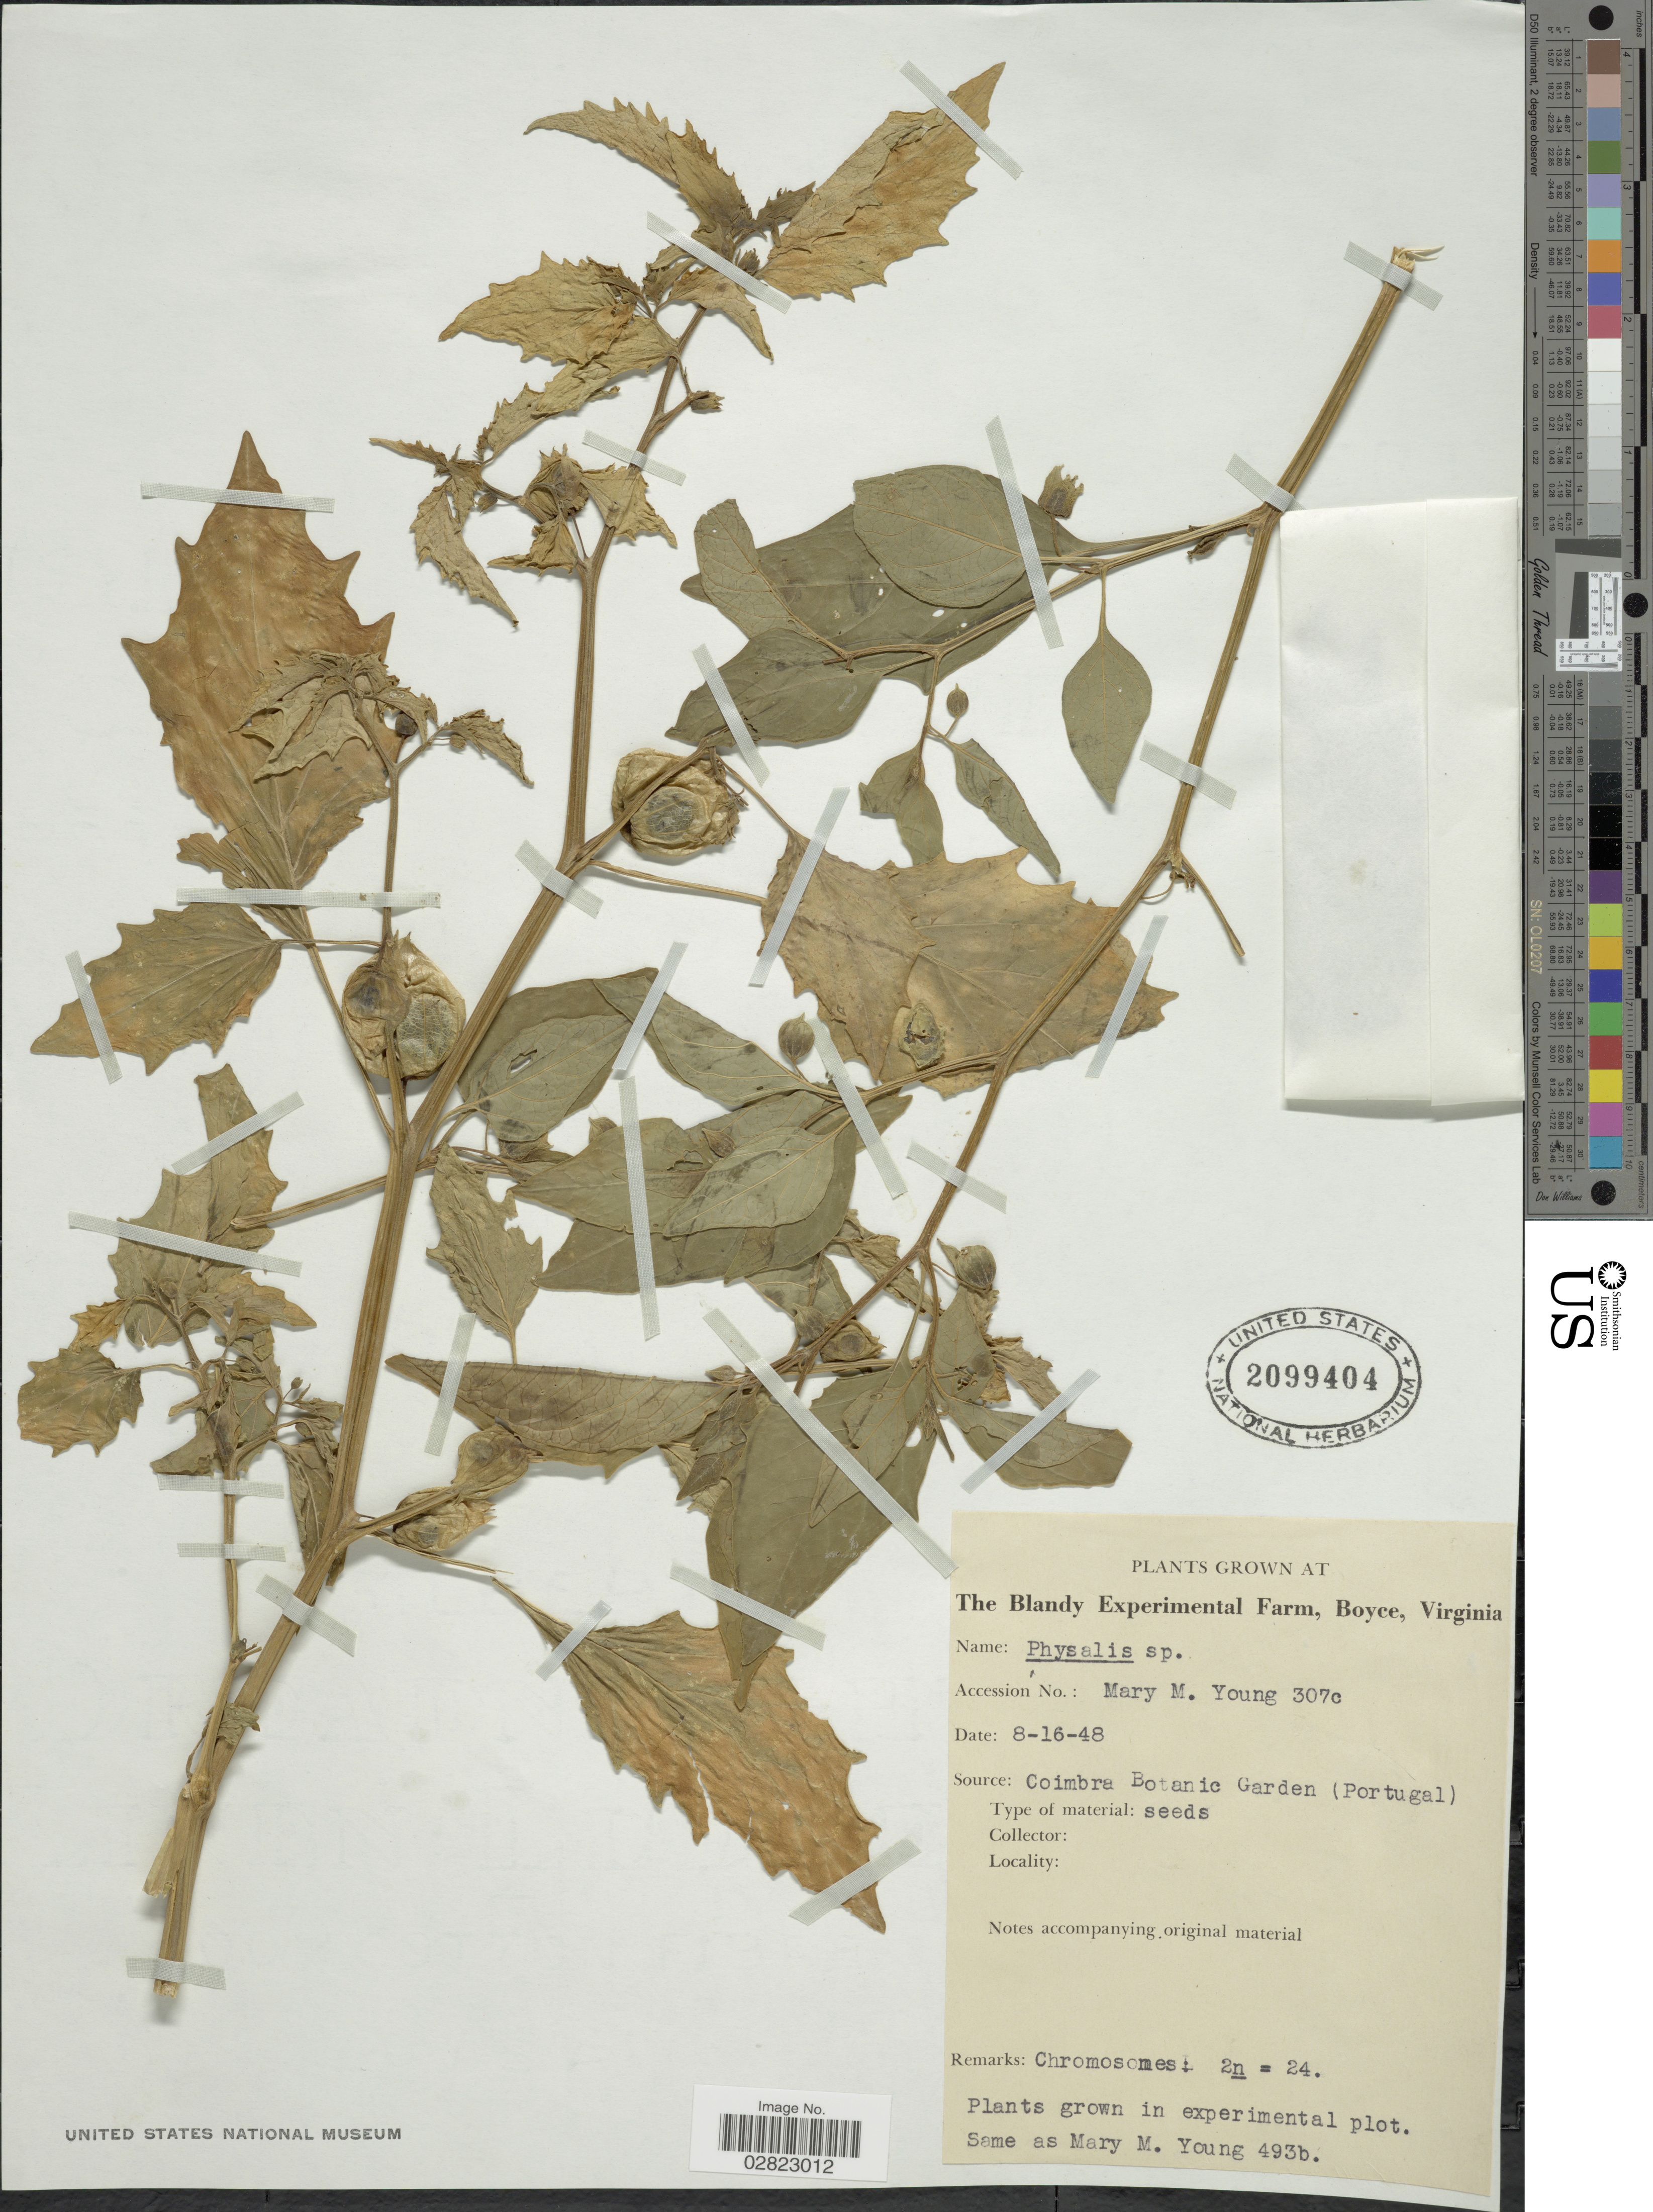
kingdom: Plantae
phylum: Tracheophyta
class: Magnoliopsida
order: Solanales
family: Solanaceae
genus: Physalis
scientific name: Physalis sp.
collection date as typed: Transcribed d/m/y: 16/8/48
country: United States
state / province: Virginia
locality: The Blandy Experimental Farm, Boyce.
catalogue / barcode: US 2099404